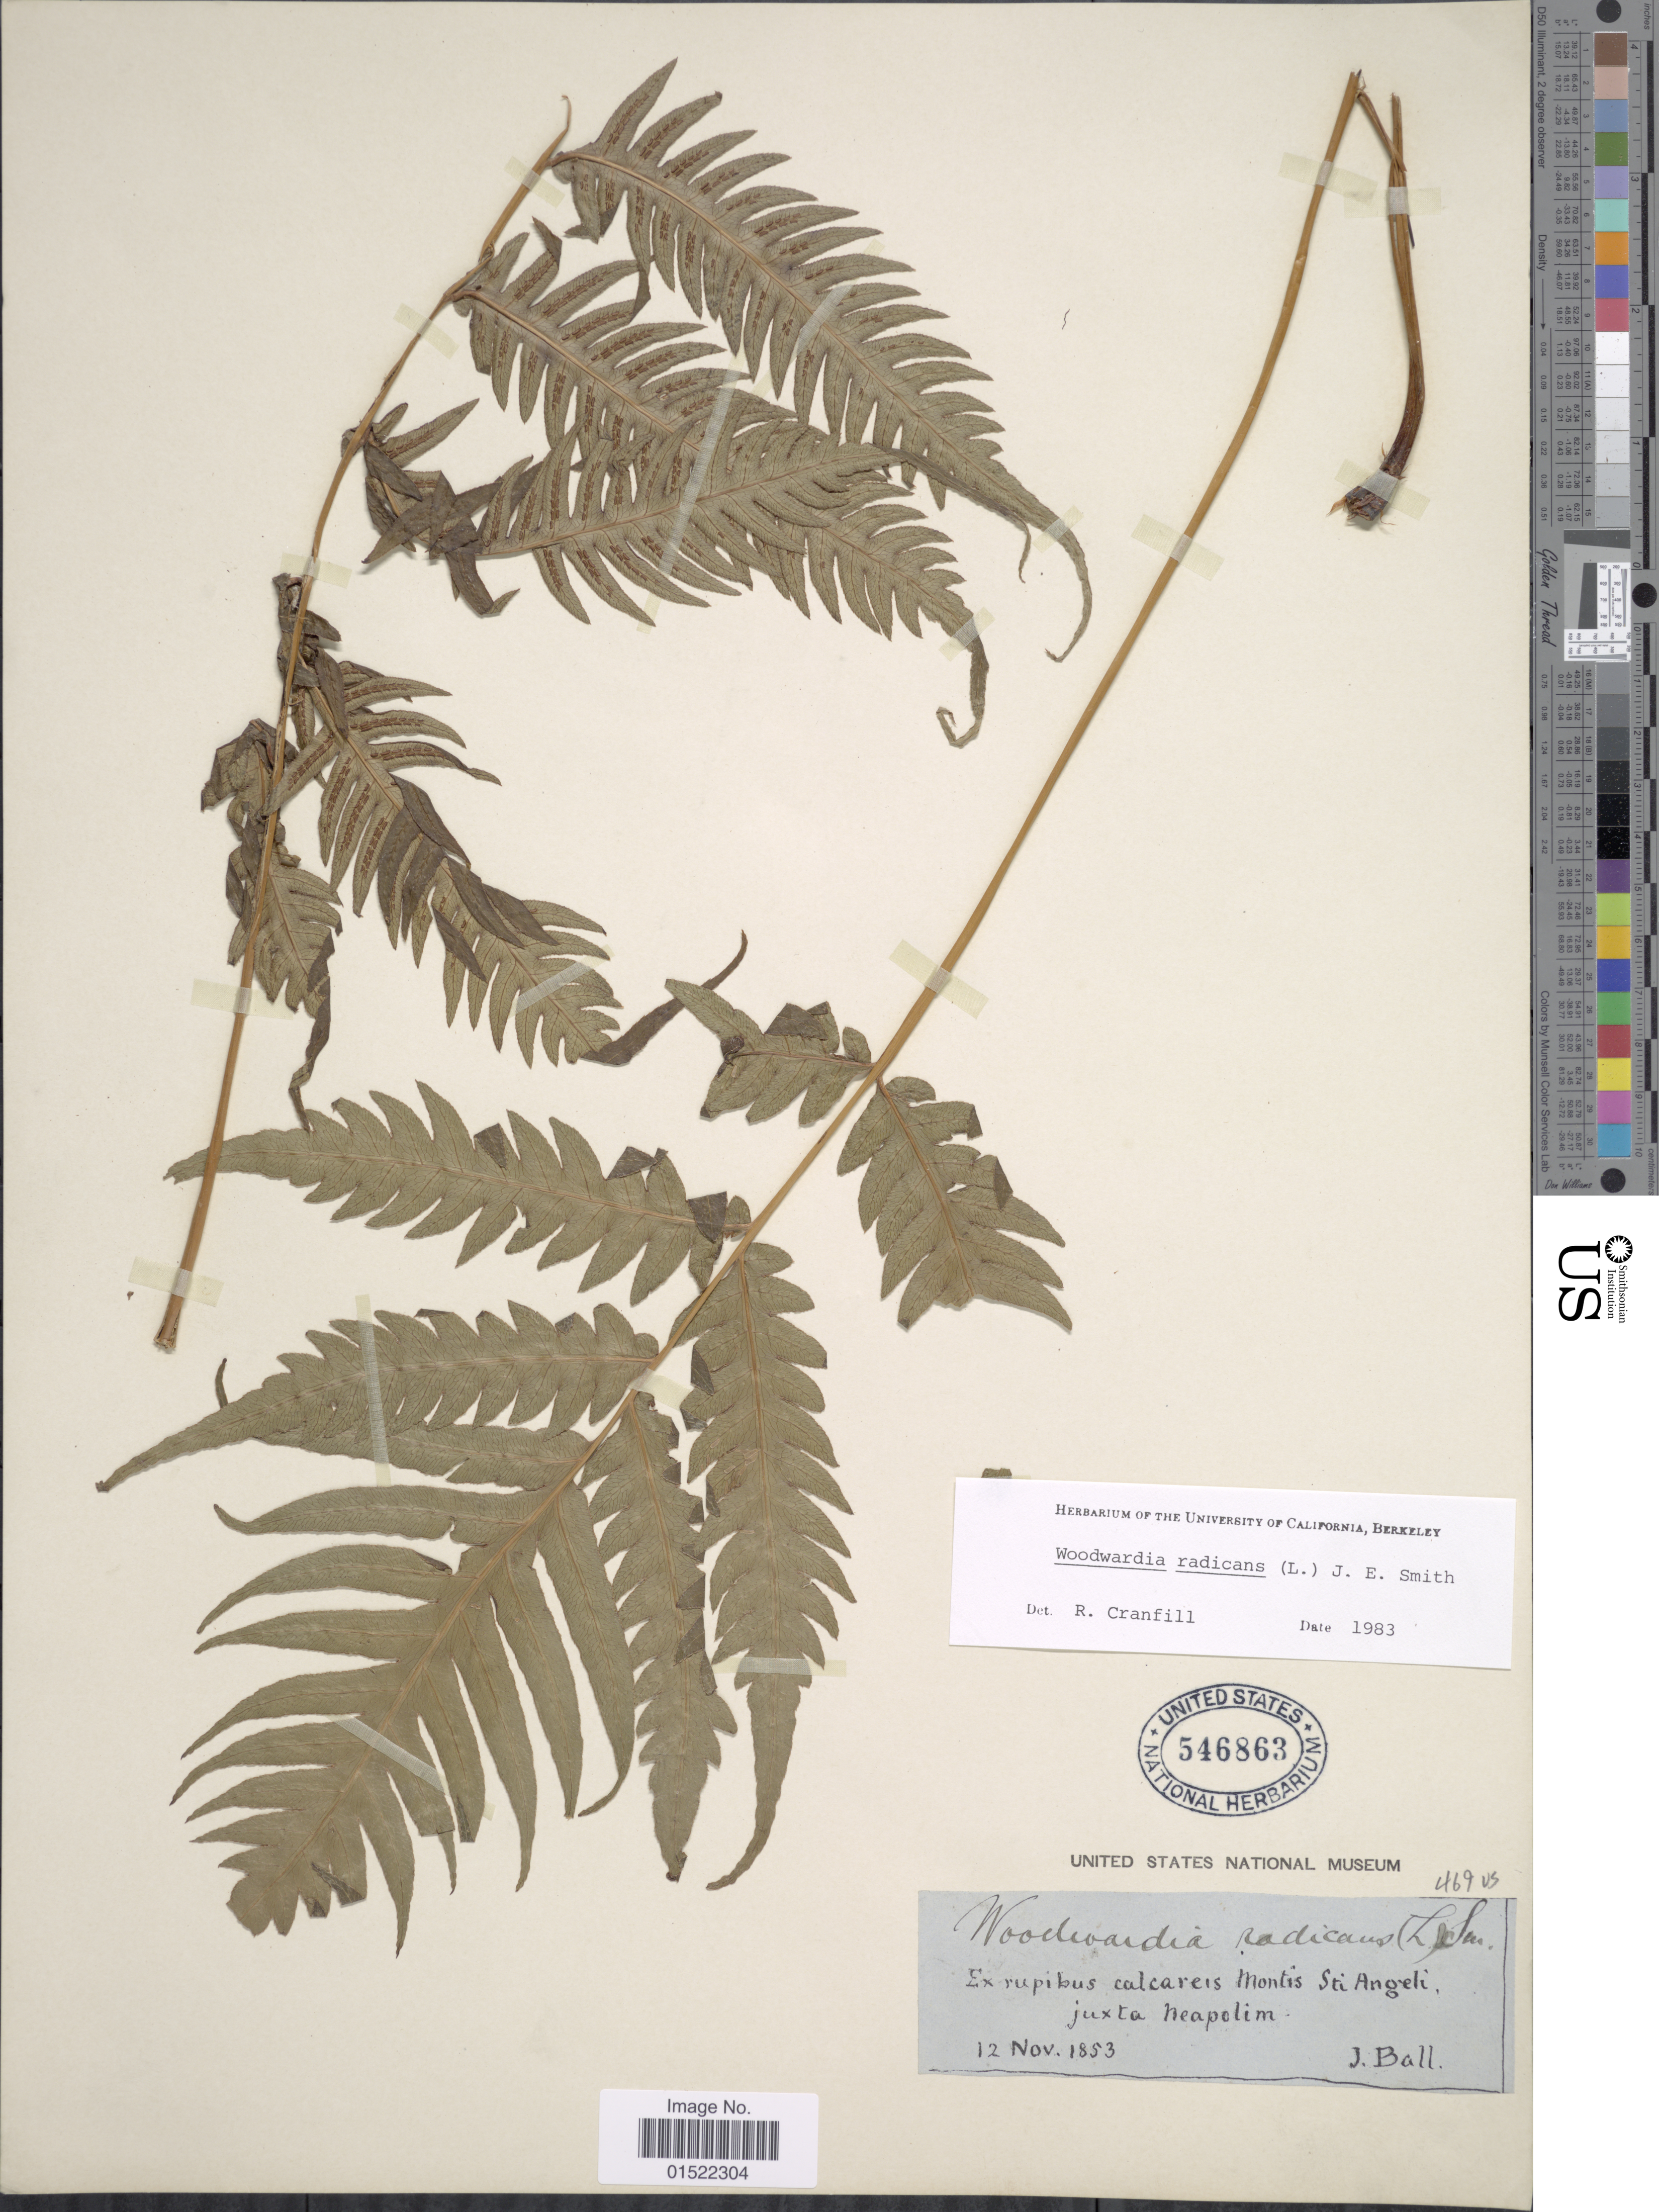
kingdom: Plantae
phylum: Tracheophyta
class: Polypodiopsida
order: Polypodiales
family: Blechnaceae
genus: Woodwardia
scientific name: Woodwardia radicans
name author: (L.) Sm.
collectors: J. Ball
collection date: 1953-11-12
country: Italy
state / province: Campania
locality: Ex rupibus calcareis montis Sti Angeli, juxta Neapolim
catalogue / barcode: US 546863